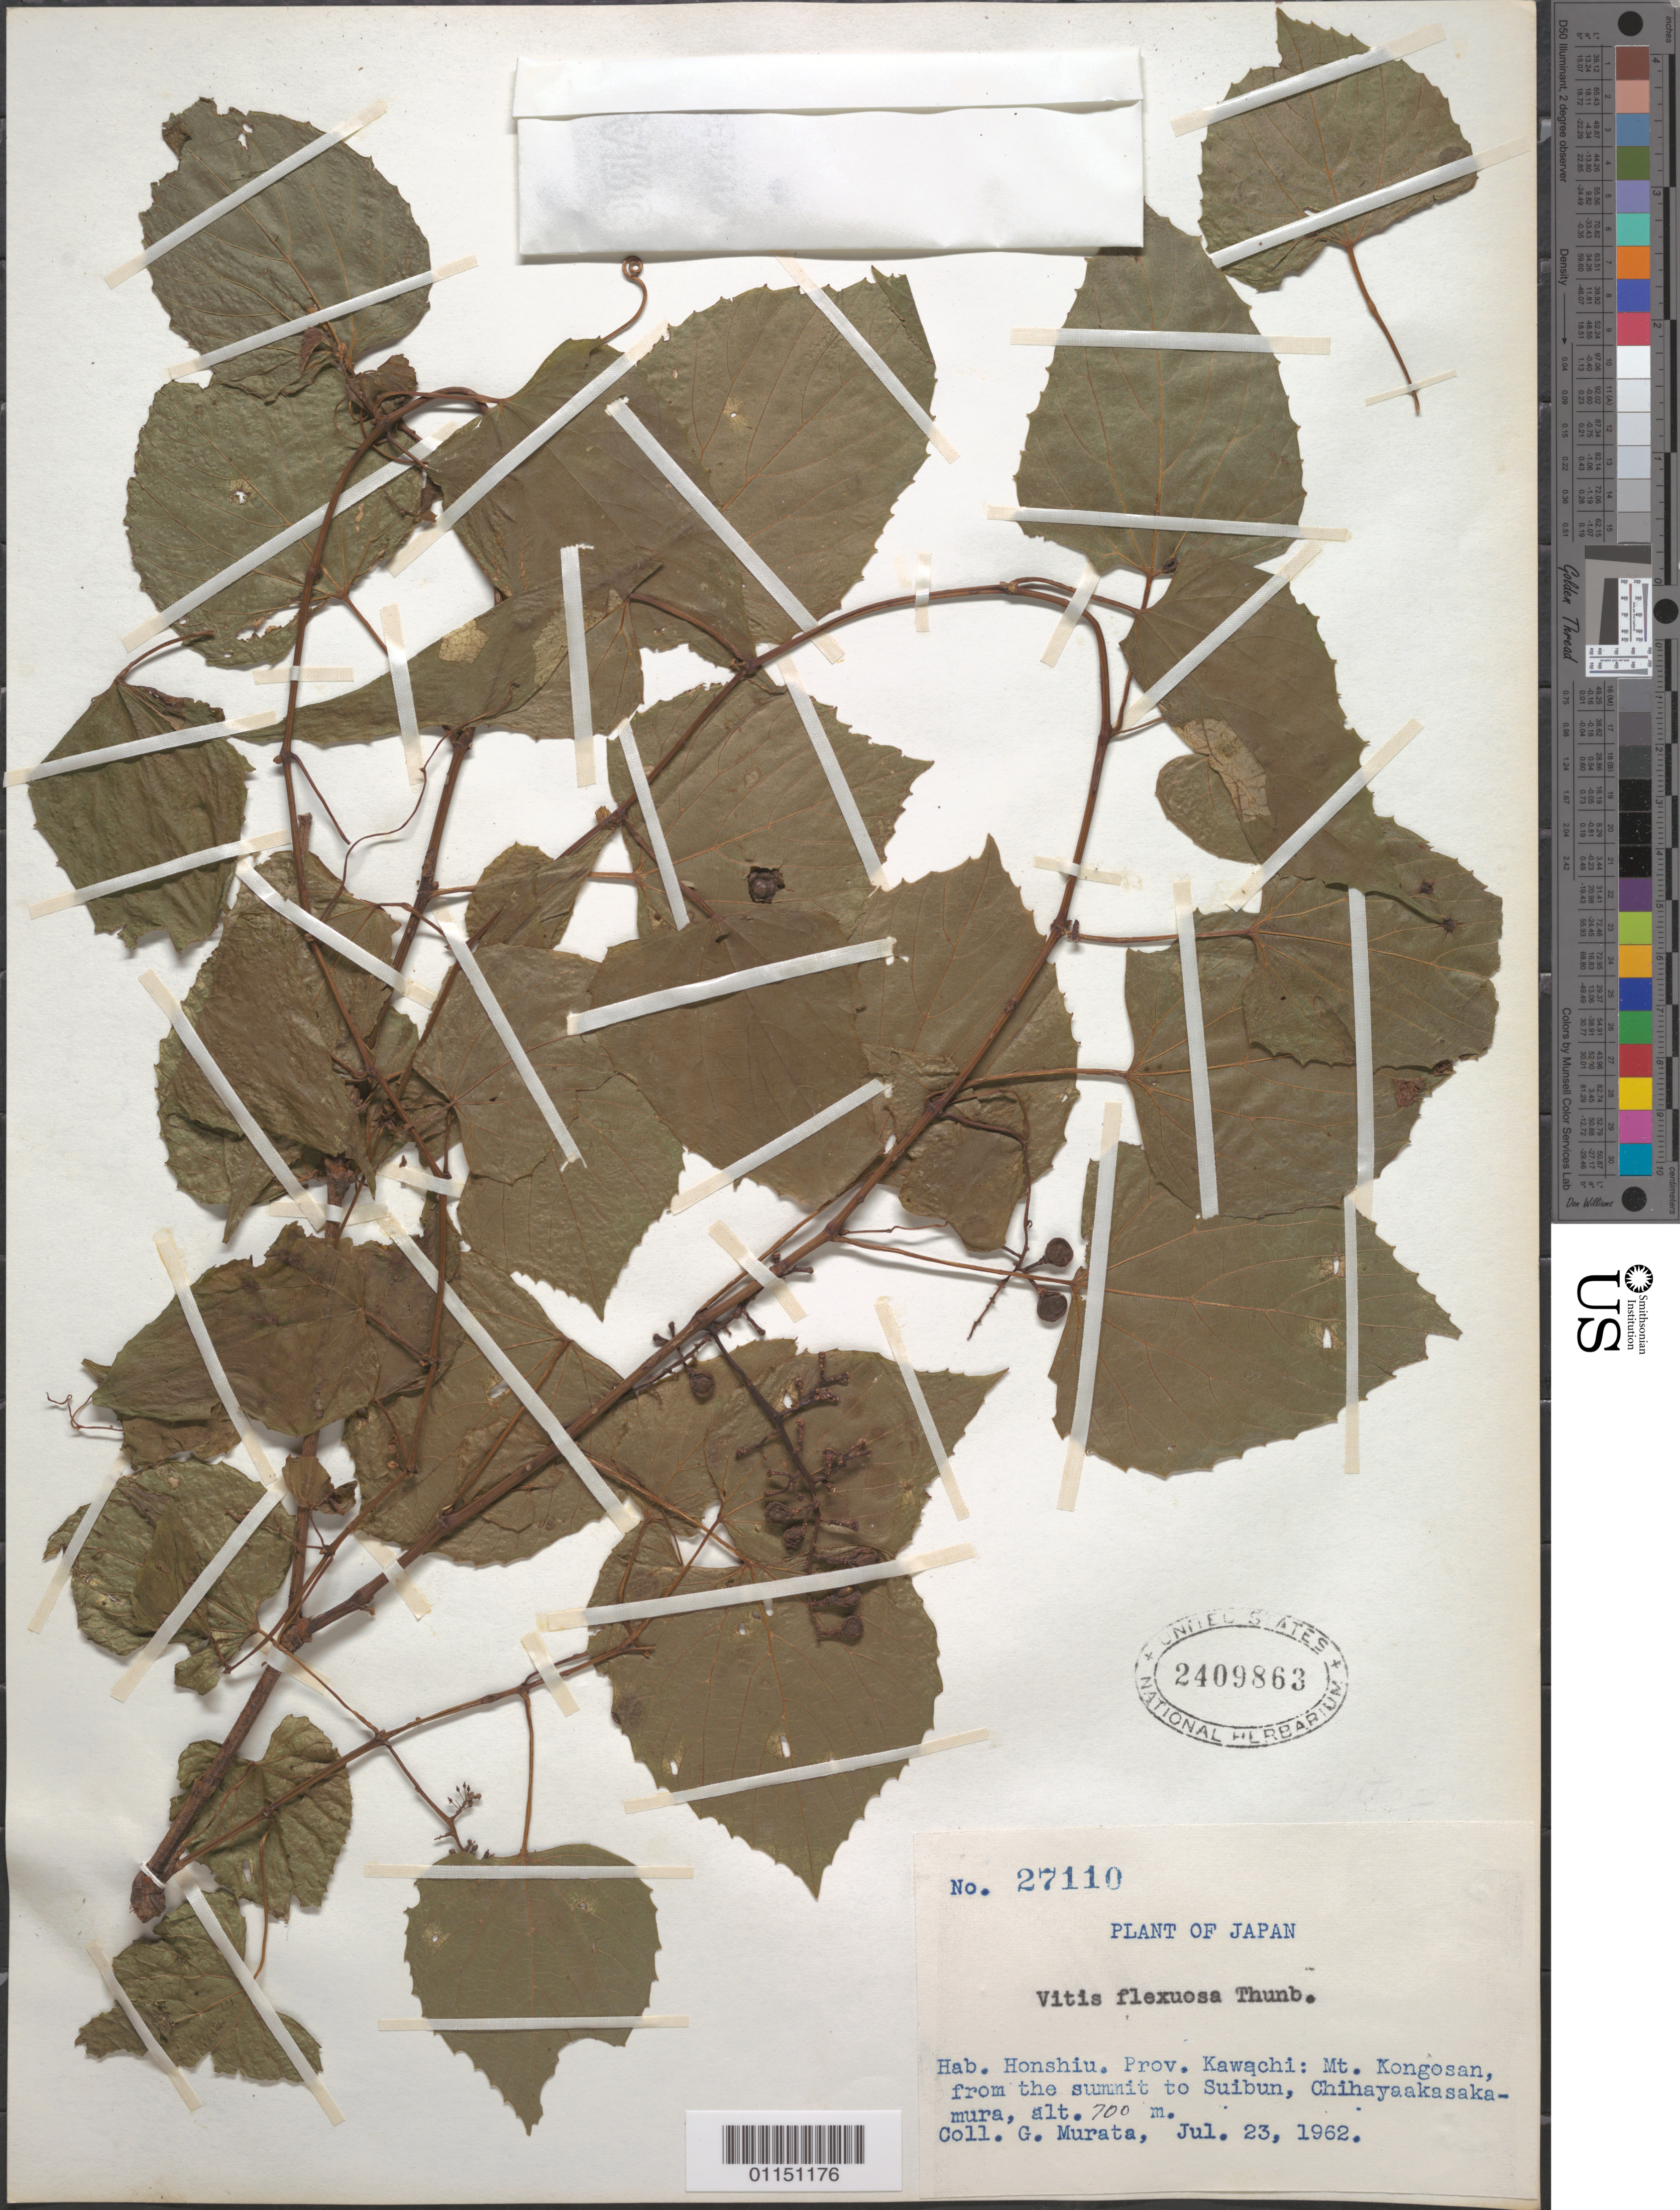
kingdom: Plantae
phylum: Tracheophyta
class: Magnoliopsida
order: Vitales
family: Vitaceae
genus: Vitis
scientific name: Vitis flexuosa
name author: Thunb.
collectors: G. Murata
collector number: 27110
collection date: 1962-07-23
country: Japan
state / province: Osaka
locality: Prov. Kawachi: Mt Kongosan, from the summit to Suibun, Chihayaakasakamura.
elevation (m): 700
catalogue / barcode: US 2409863